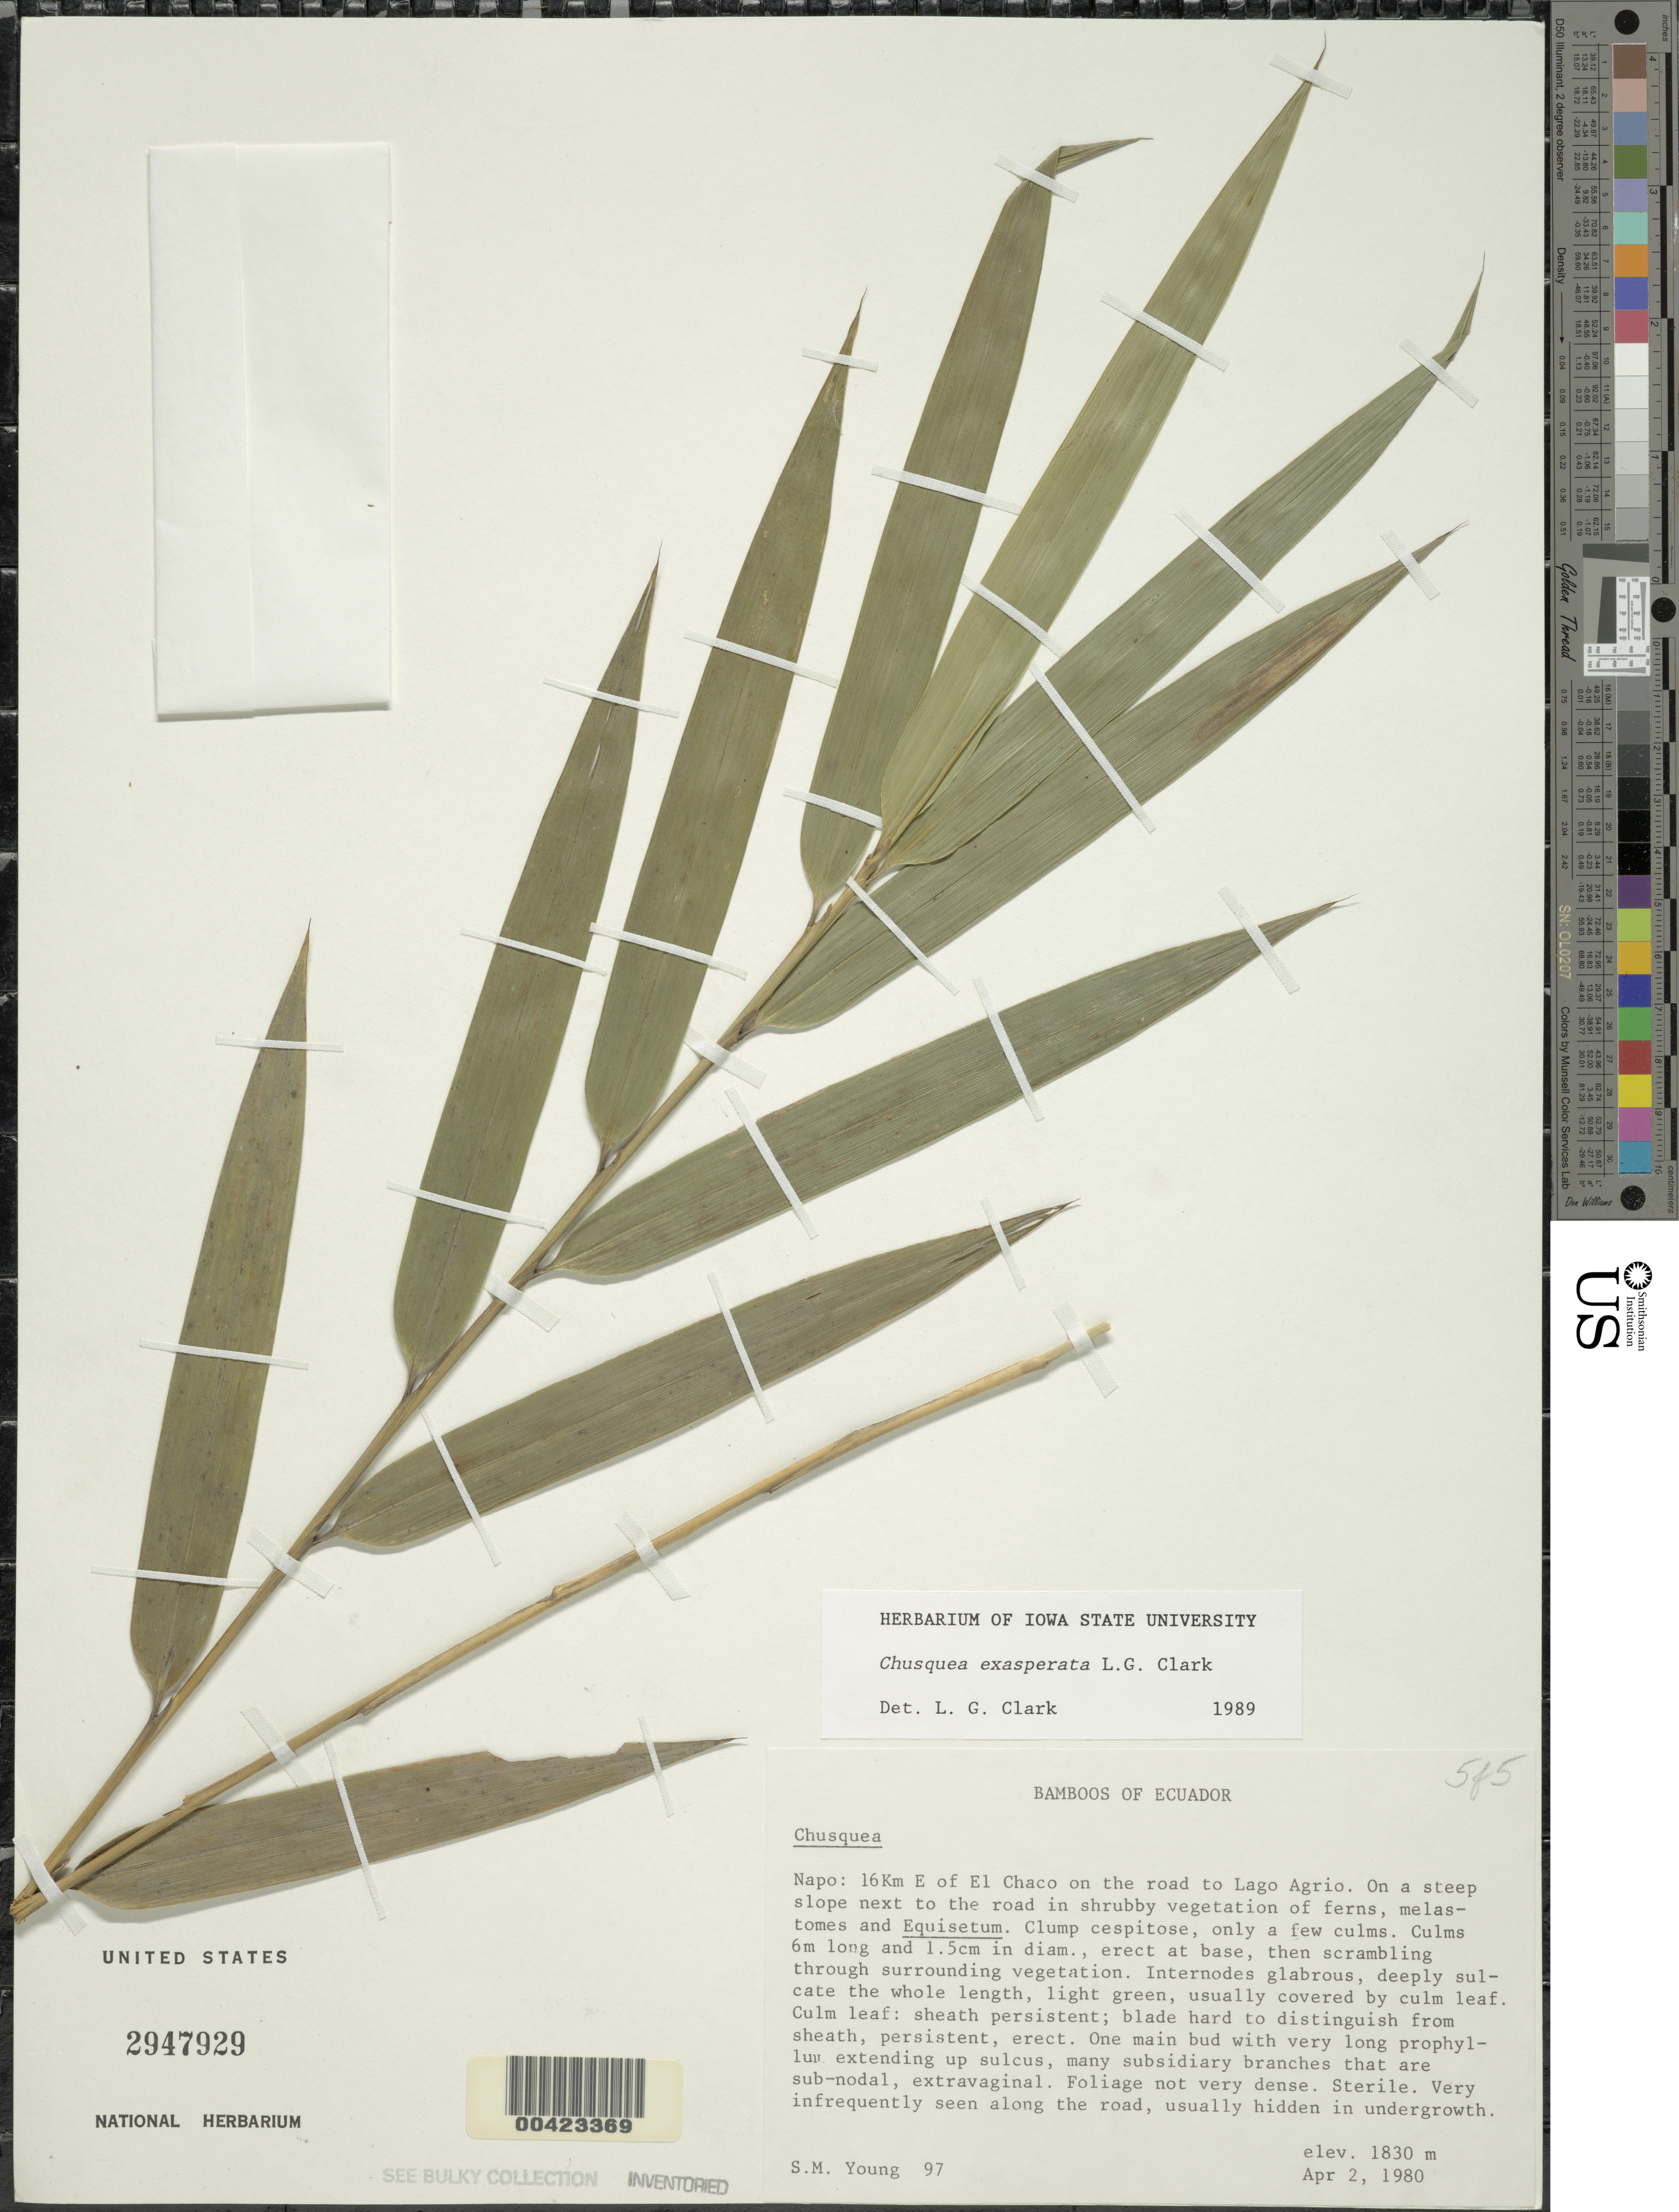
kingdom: Plantae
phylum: Tracheophyta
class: Liliopsida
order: Poales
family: Poaceae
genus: Chusquea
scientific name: Chusquea exasperata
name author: L.G. Clark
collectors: S. Young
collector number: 97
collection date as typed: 02 Apr 1980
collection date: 1980-04-02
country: Ecuador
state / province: Napo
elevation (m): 1830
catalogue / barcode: US 2947929